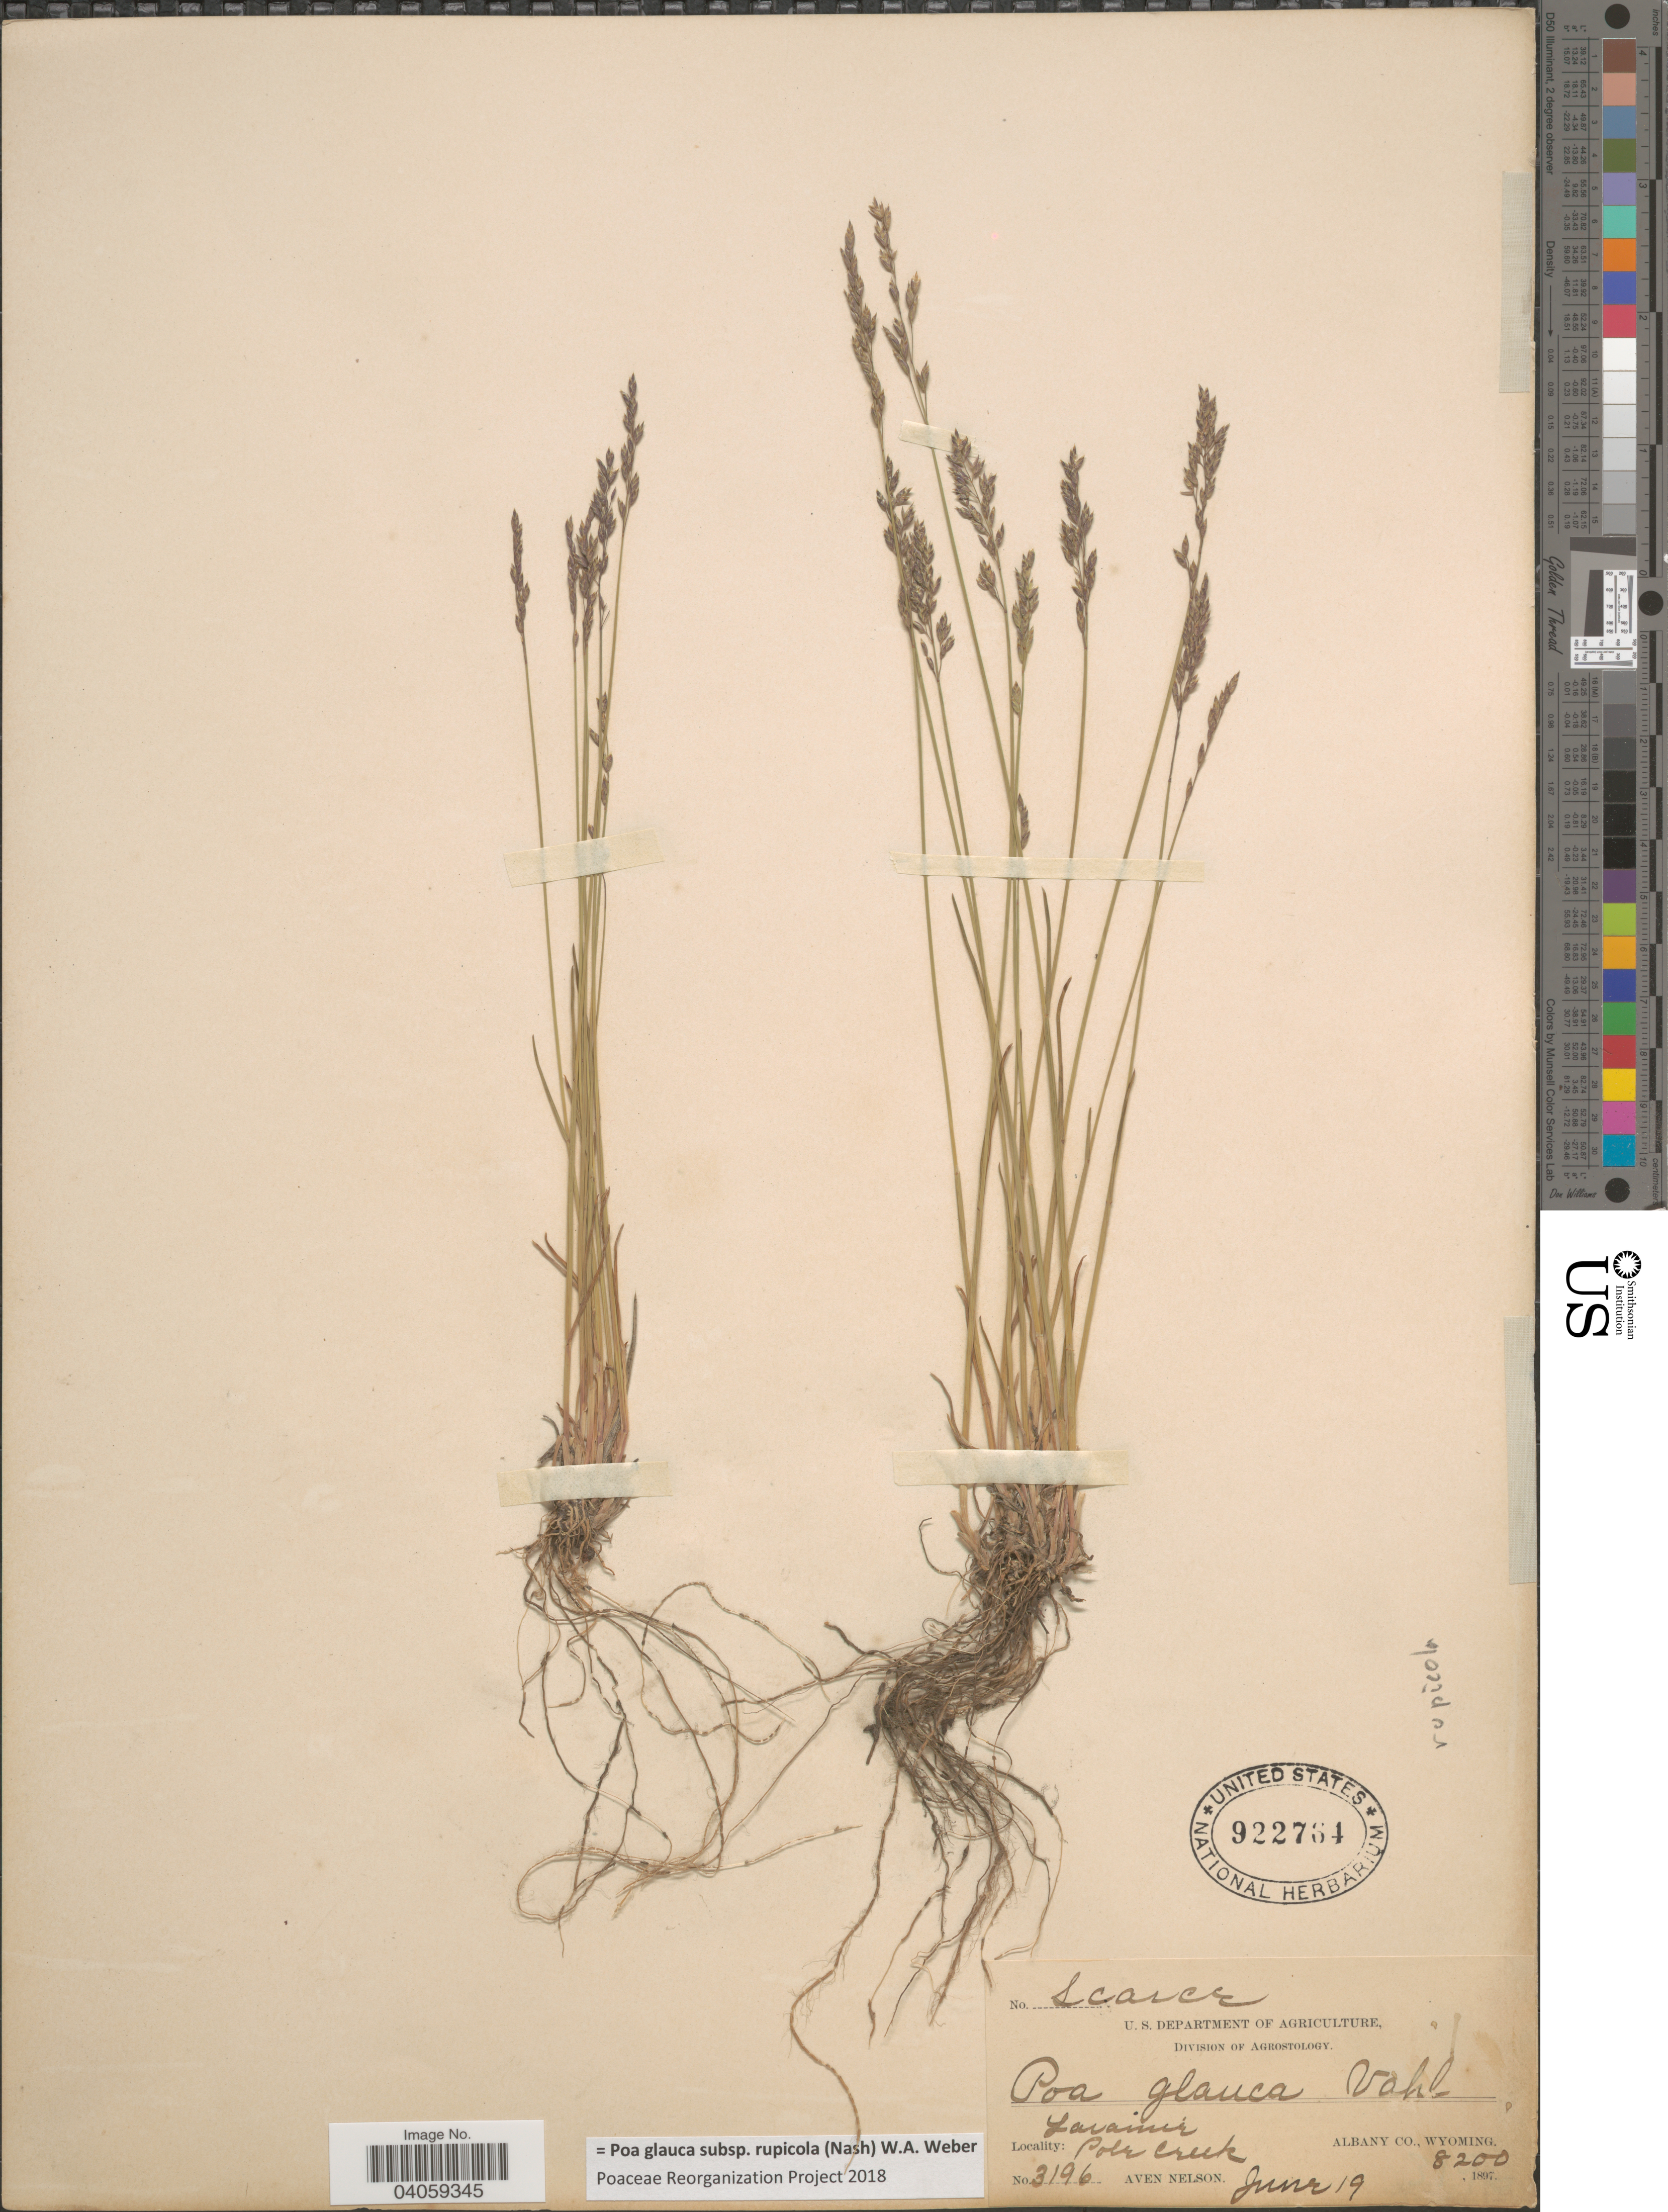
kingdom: Plantae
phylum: Tracheophyta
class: Liliopsida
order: Poales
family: Poaceae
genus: Poa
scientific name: Poa glauca subsp. rupicola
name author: (Nash) W.A. Weber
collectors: A. Nelson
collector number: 3196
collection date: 1897-06-19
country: United States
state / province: Wyoming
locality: Laramie Pole Creek. Albany Co.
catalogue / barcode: US 922764